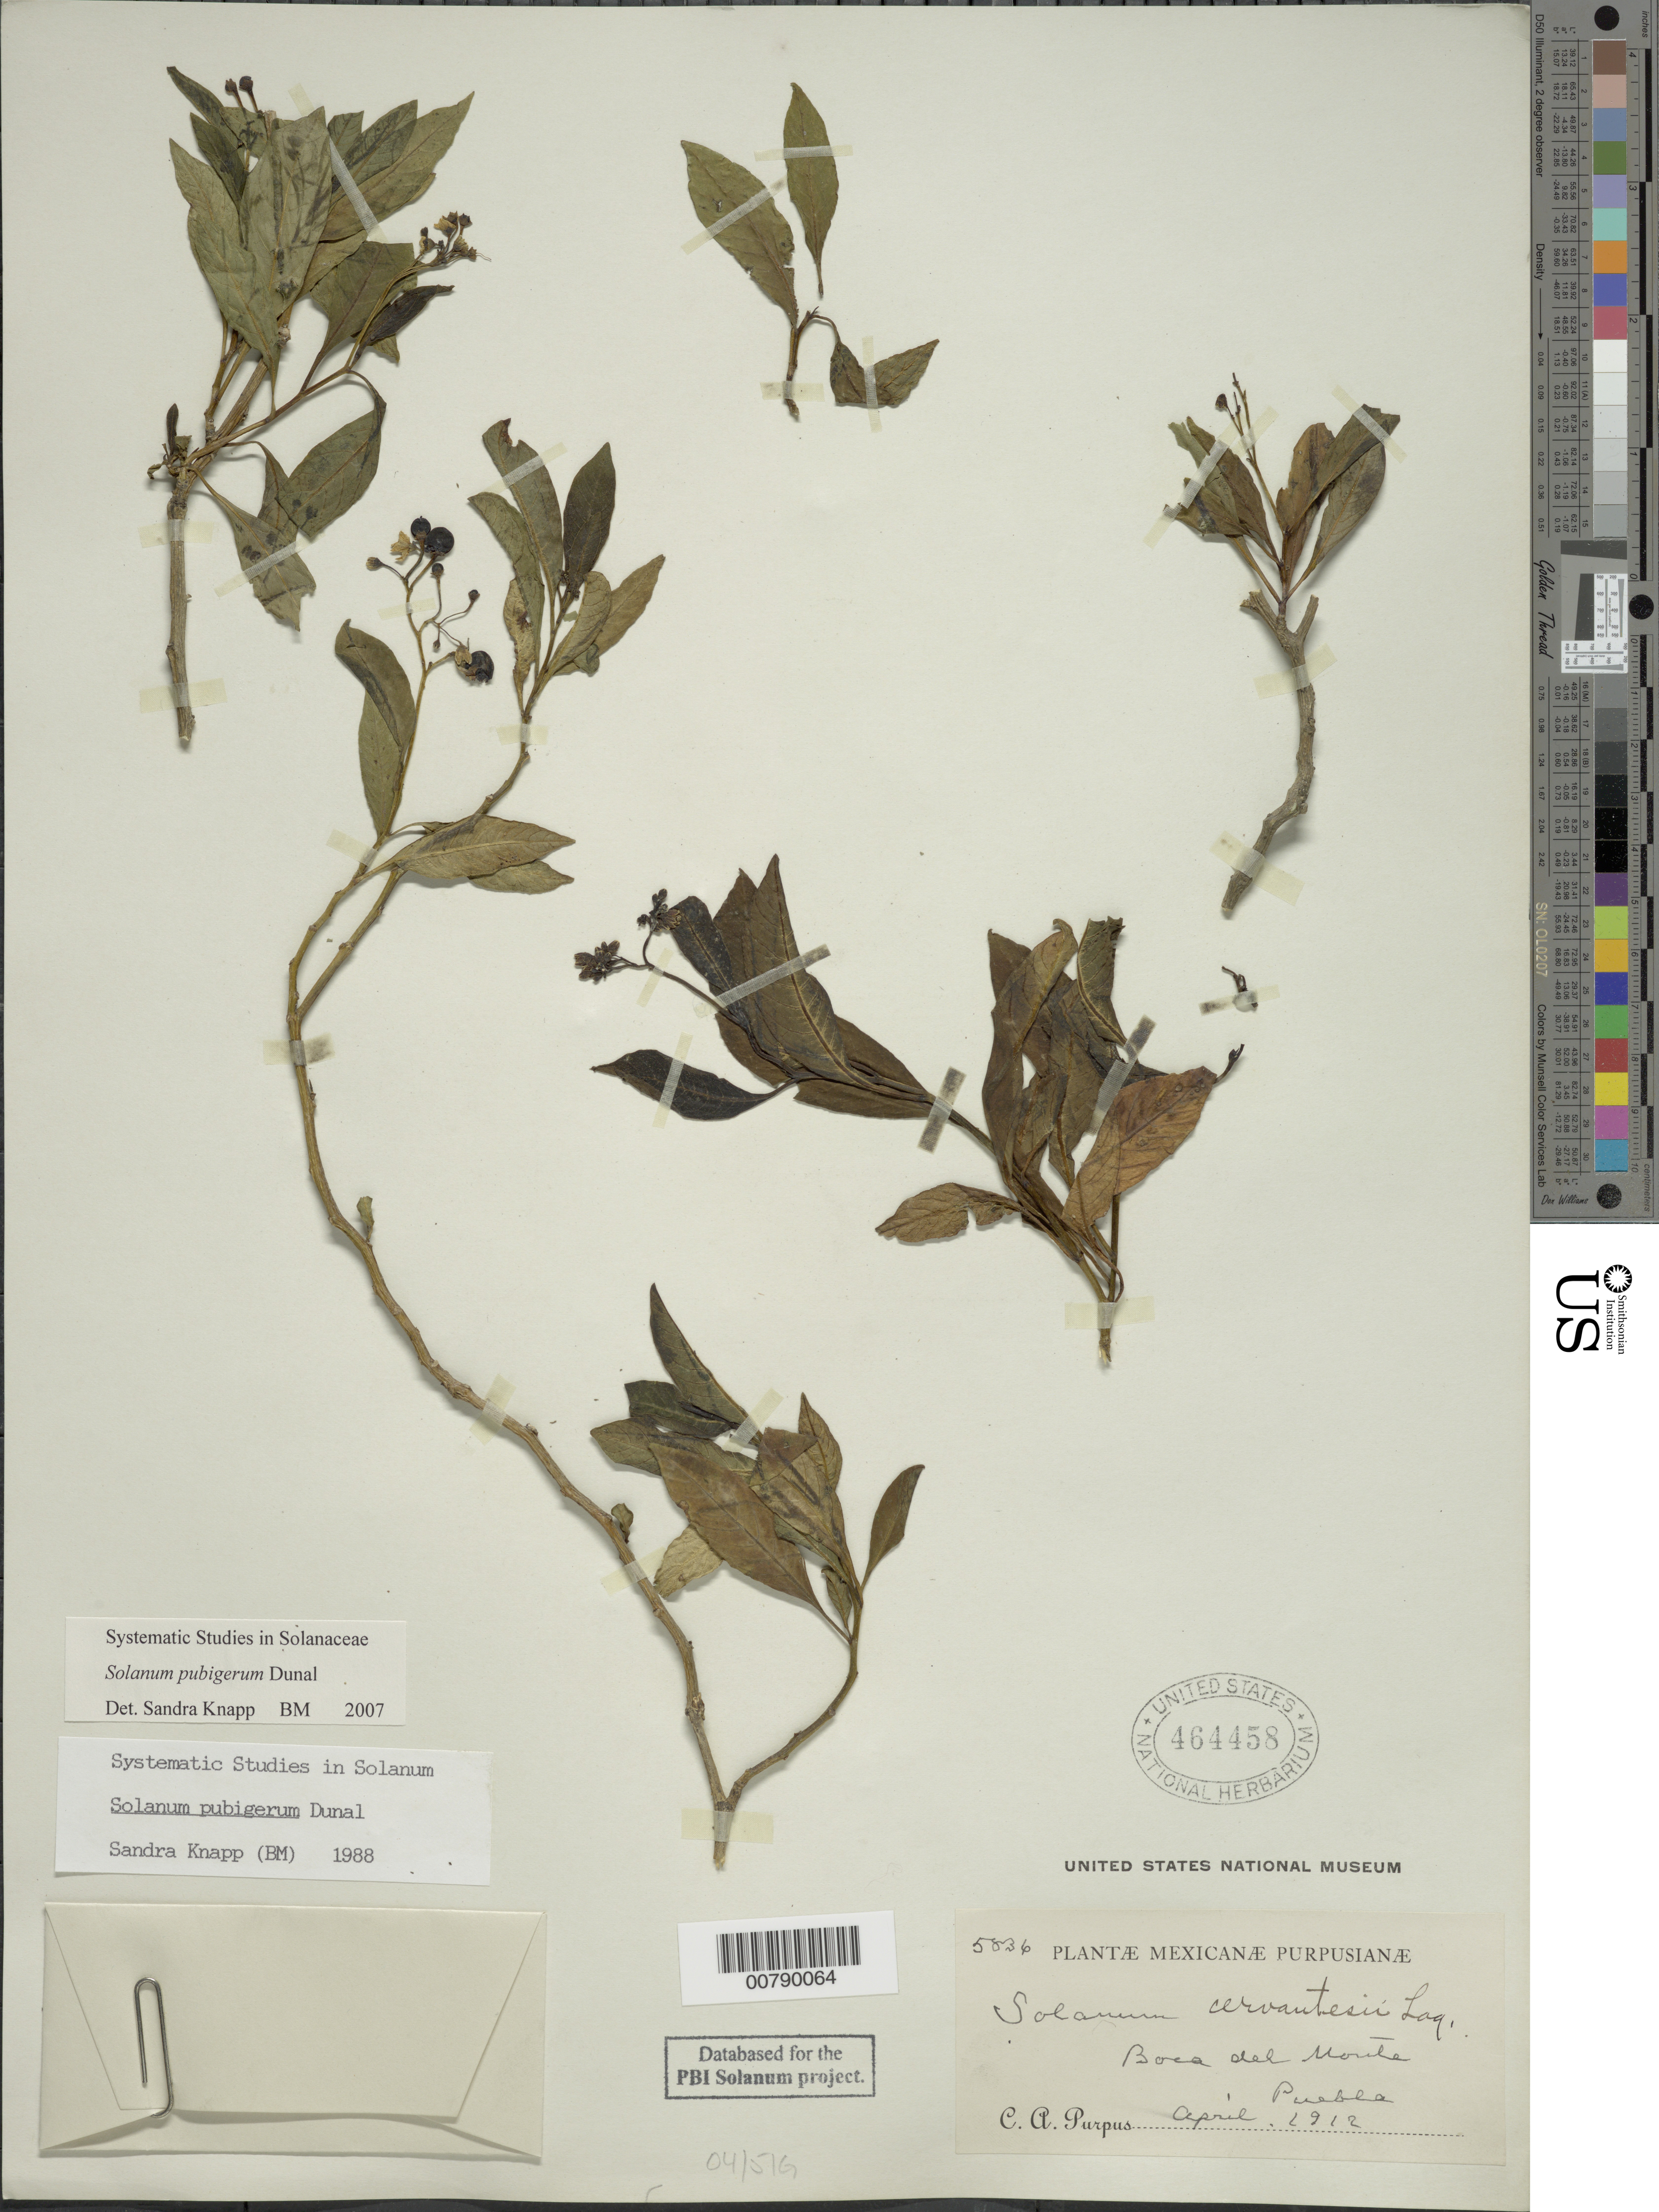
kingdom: Plantae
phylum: Tracheophyta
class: Magnoliopsida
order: Solanales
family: Solanaceae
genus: Solanum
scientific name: Solanum pubigerum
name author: Dunal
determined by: Knapp, S. D.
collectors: C. A. Purpus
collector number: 5836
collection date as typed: Apr 1912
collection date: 1912-04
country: Mexico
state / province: Puebla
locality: Boca del Monte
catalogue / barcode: US 464458